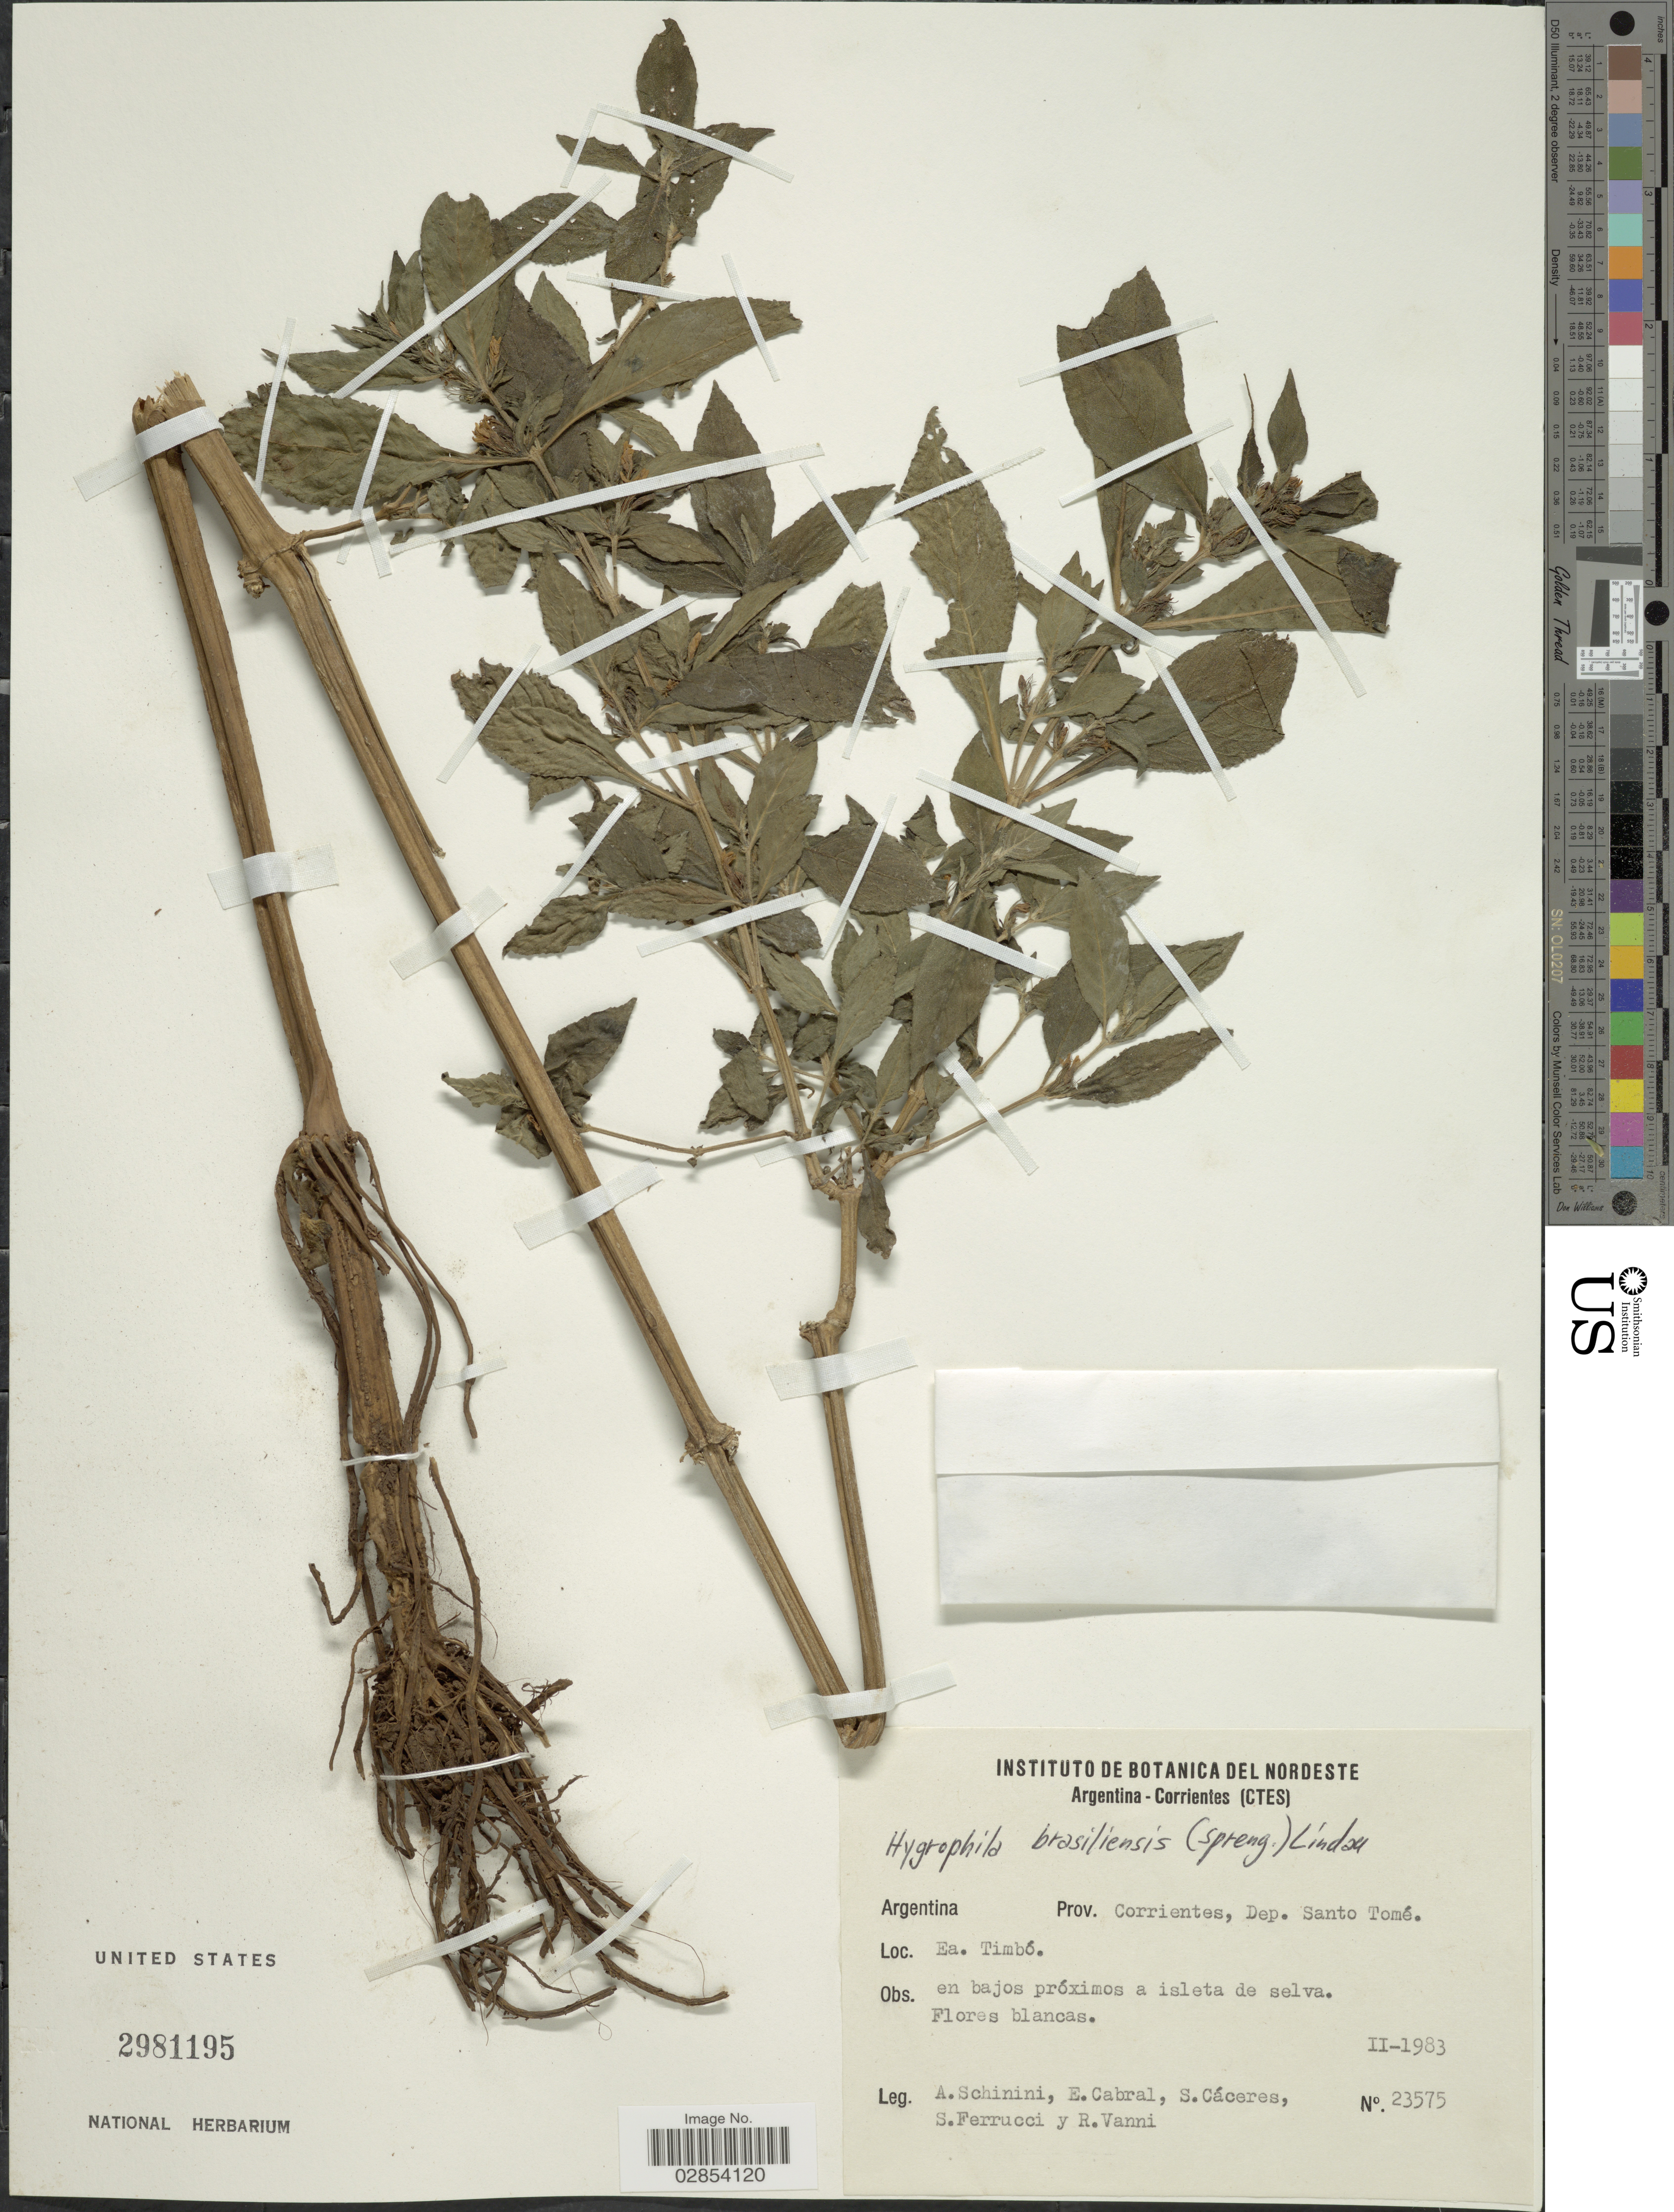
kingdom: Plantae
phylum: Tracheophyta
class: Magnoliopsida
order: Lamiales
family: Acanthaceae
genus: Hygrophila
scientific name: Hygrophila costata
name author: Nees & T. Nees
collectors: A. Schinini, E. Cabral, S. Cáceres, S. Ferrucci & R. Vanni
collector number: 23575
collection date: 1983-02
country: Argentina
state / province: Corrientes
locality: Dep. Santo Tomé. Ea. Timbó.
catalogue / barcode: US 2981195